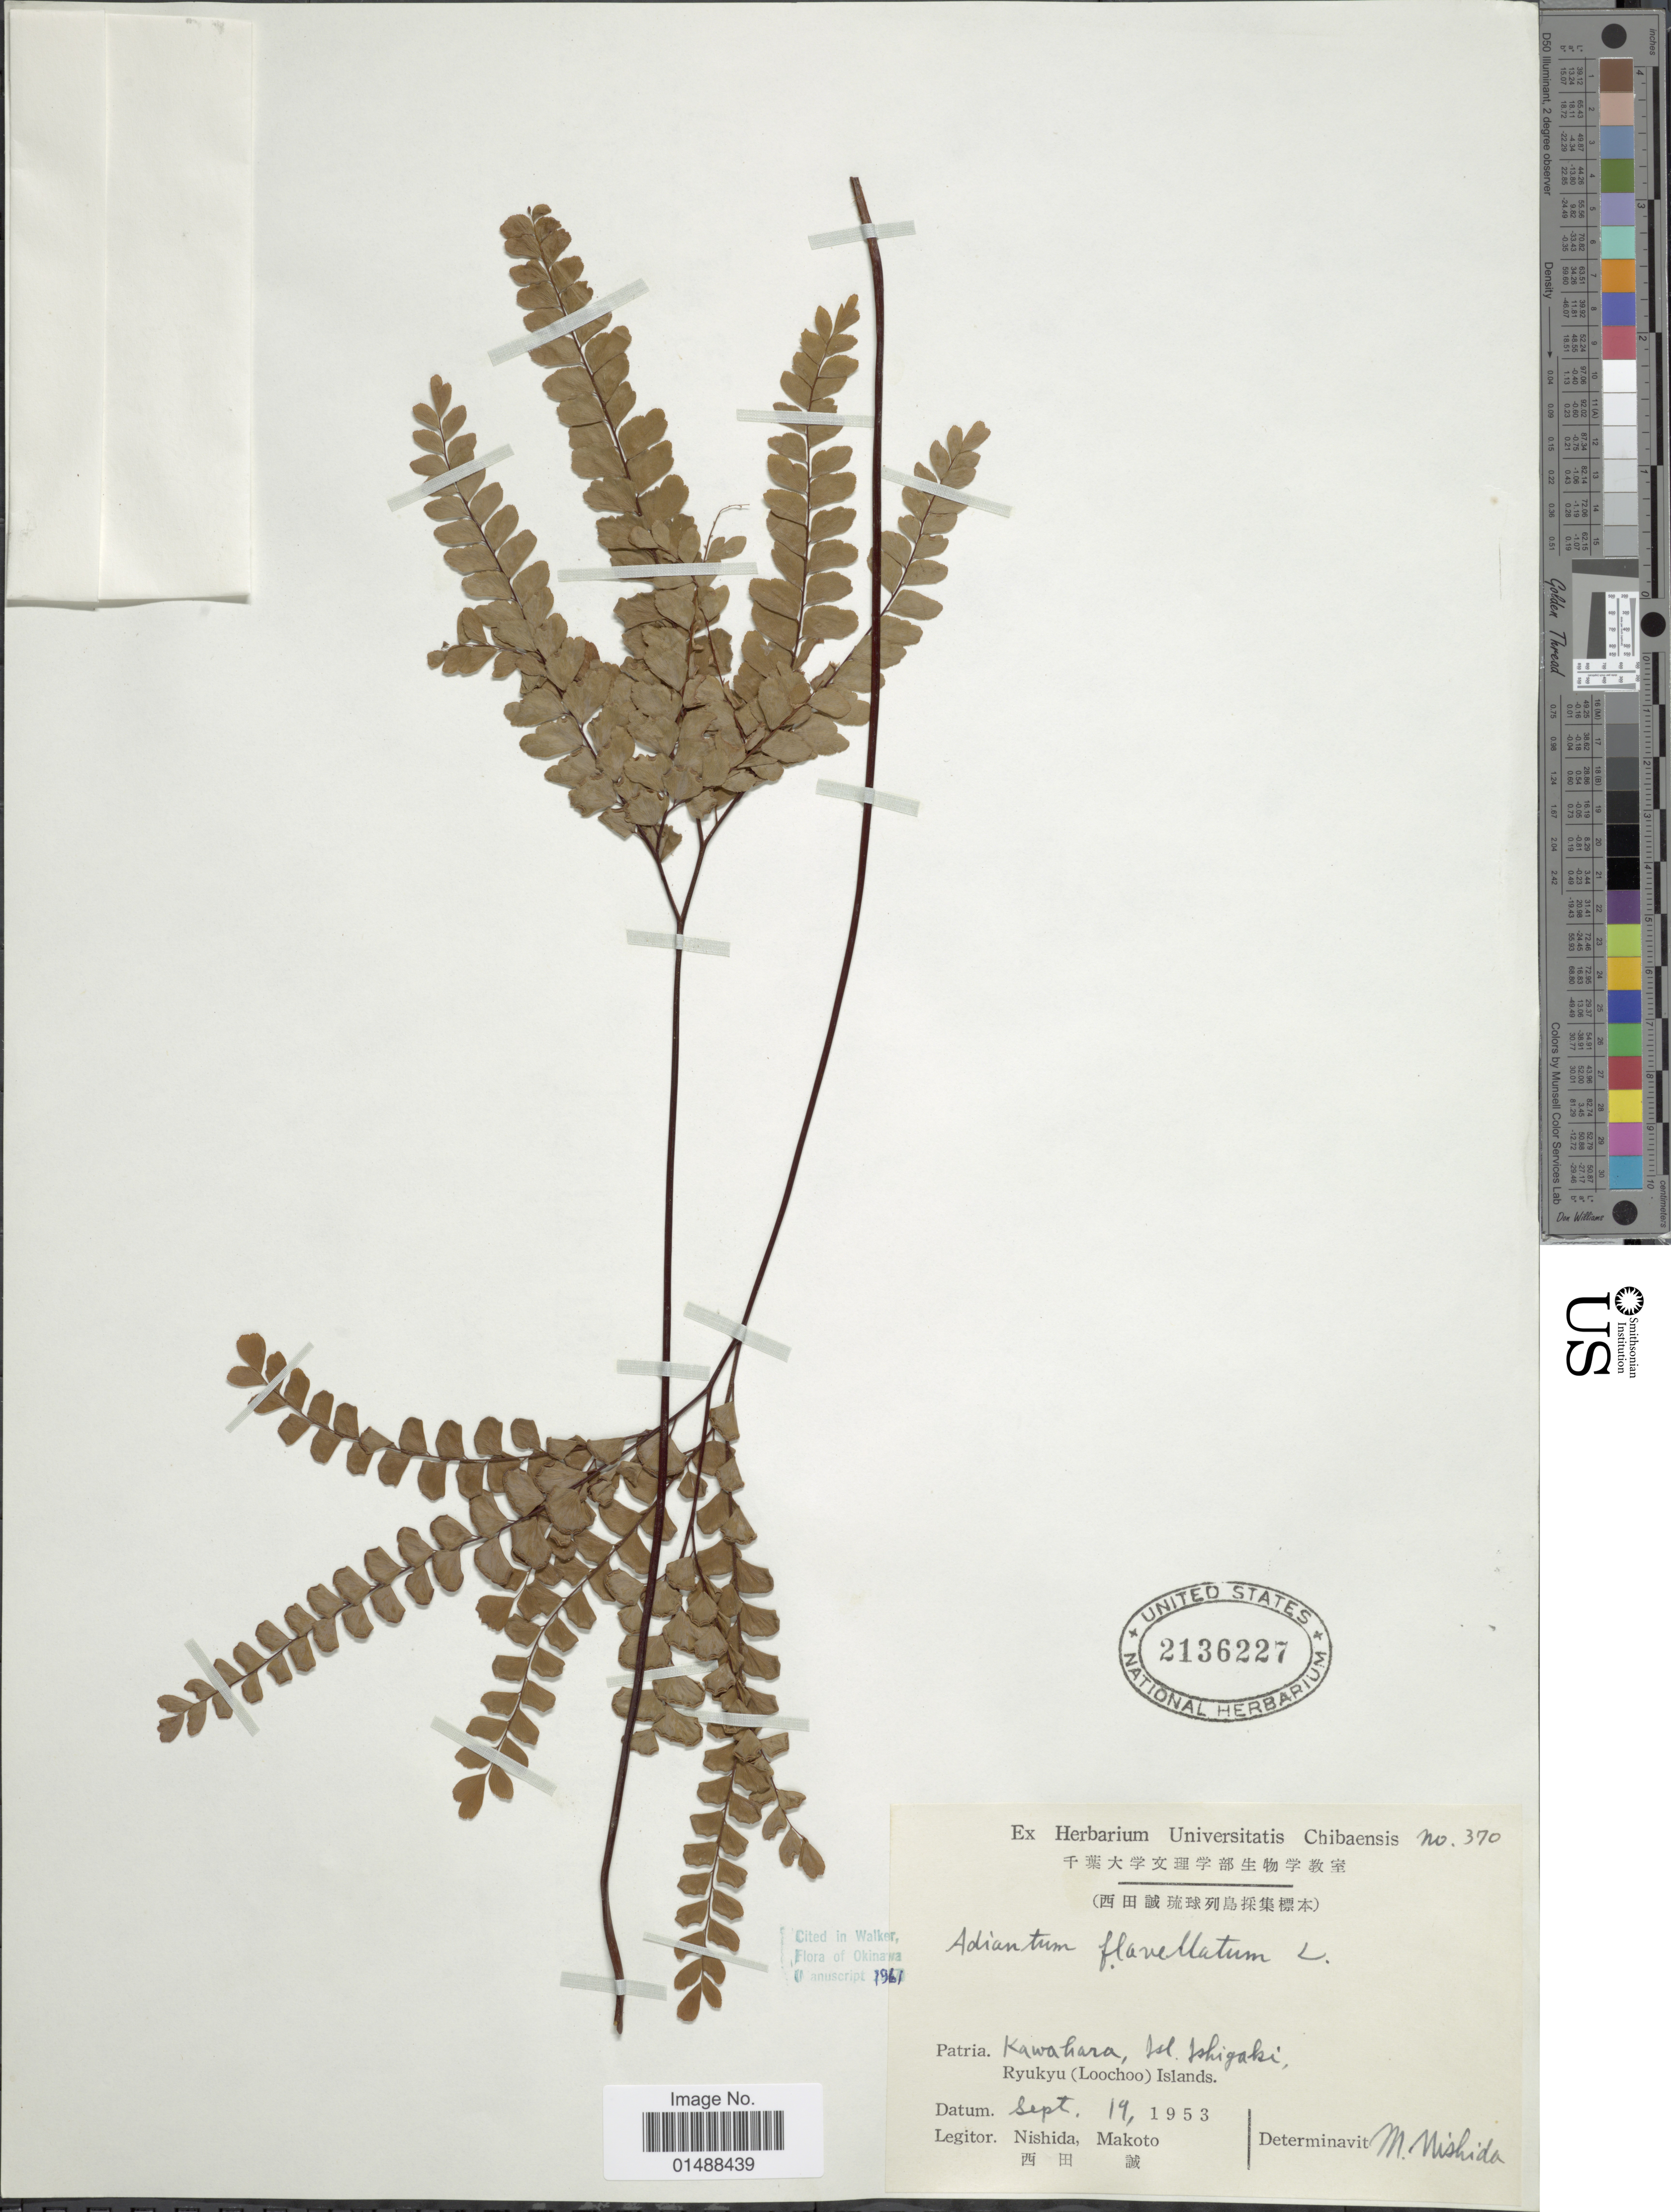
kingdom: Plantae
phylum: Tracheophyta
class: Polypodiopsida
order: Polypodiales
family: Pteridaceae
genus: Adiantum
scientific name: Adiantum flabellulatum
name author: L.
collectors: Nishida & Makoto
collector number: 370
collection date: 1953-09-19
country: Japan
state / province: Okinawa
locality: Patria. Kawahara, Isl. Ishigaki. Ryukyu (Loochoo) Islands.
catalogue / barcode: US 2136227